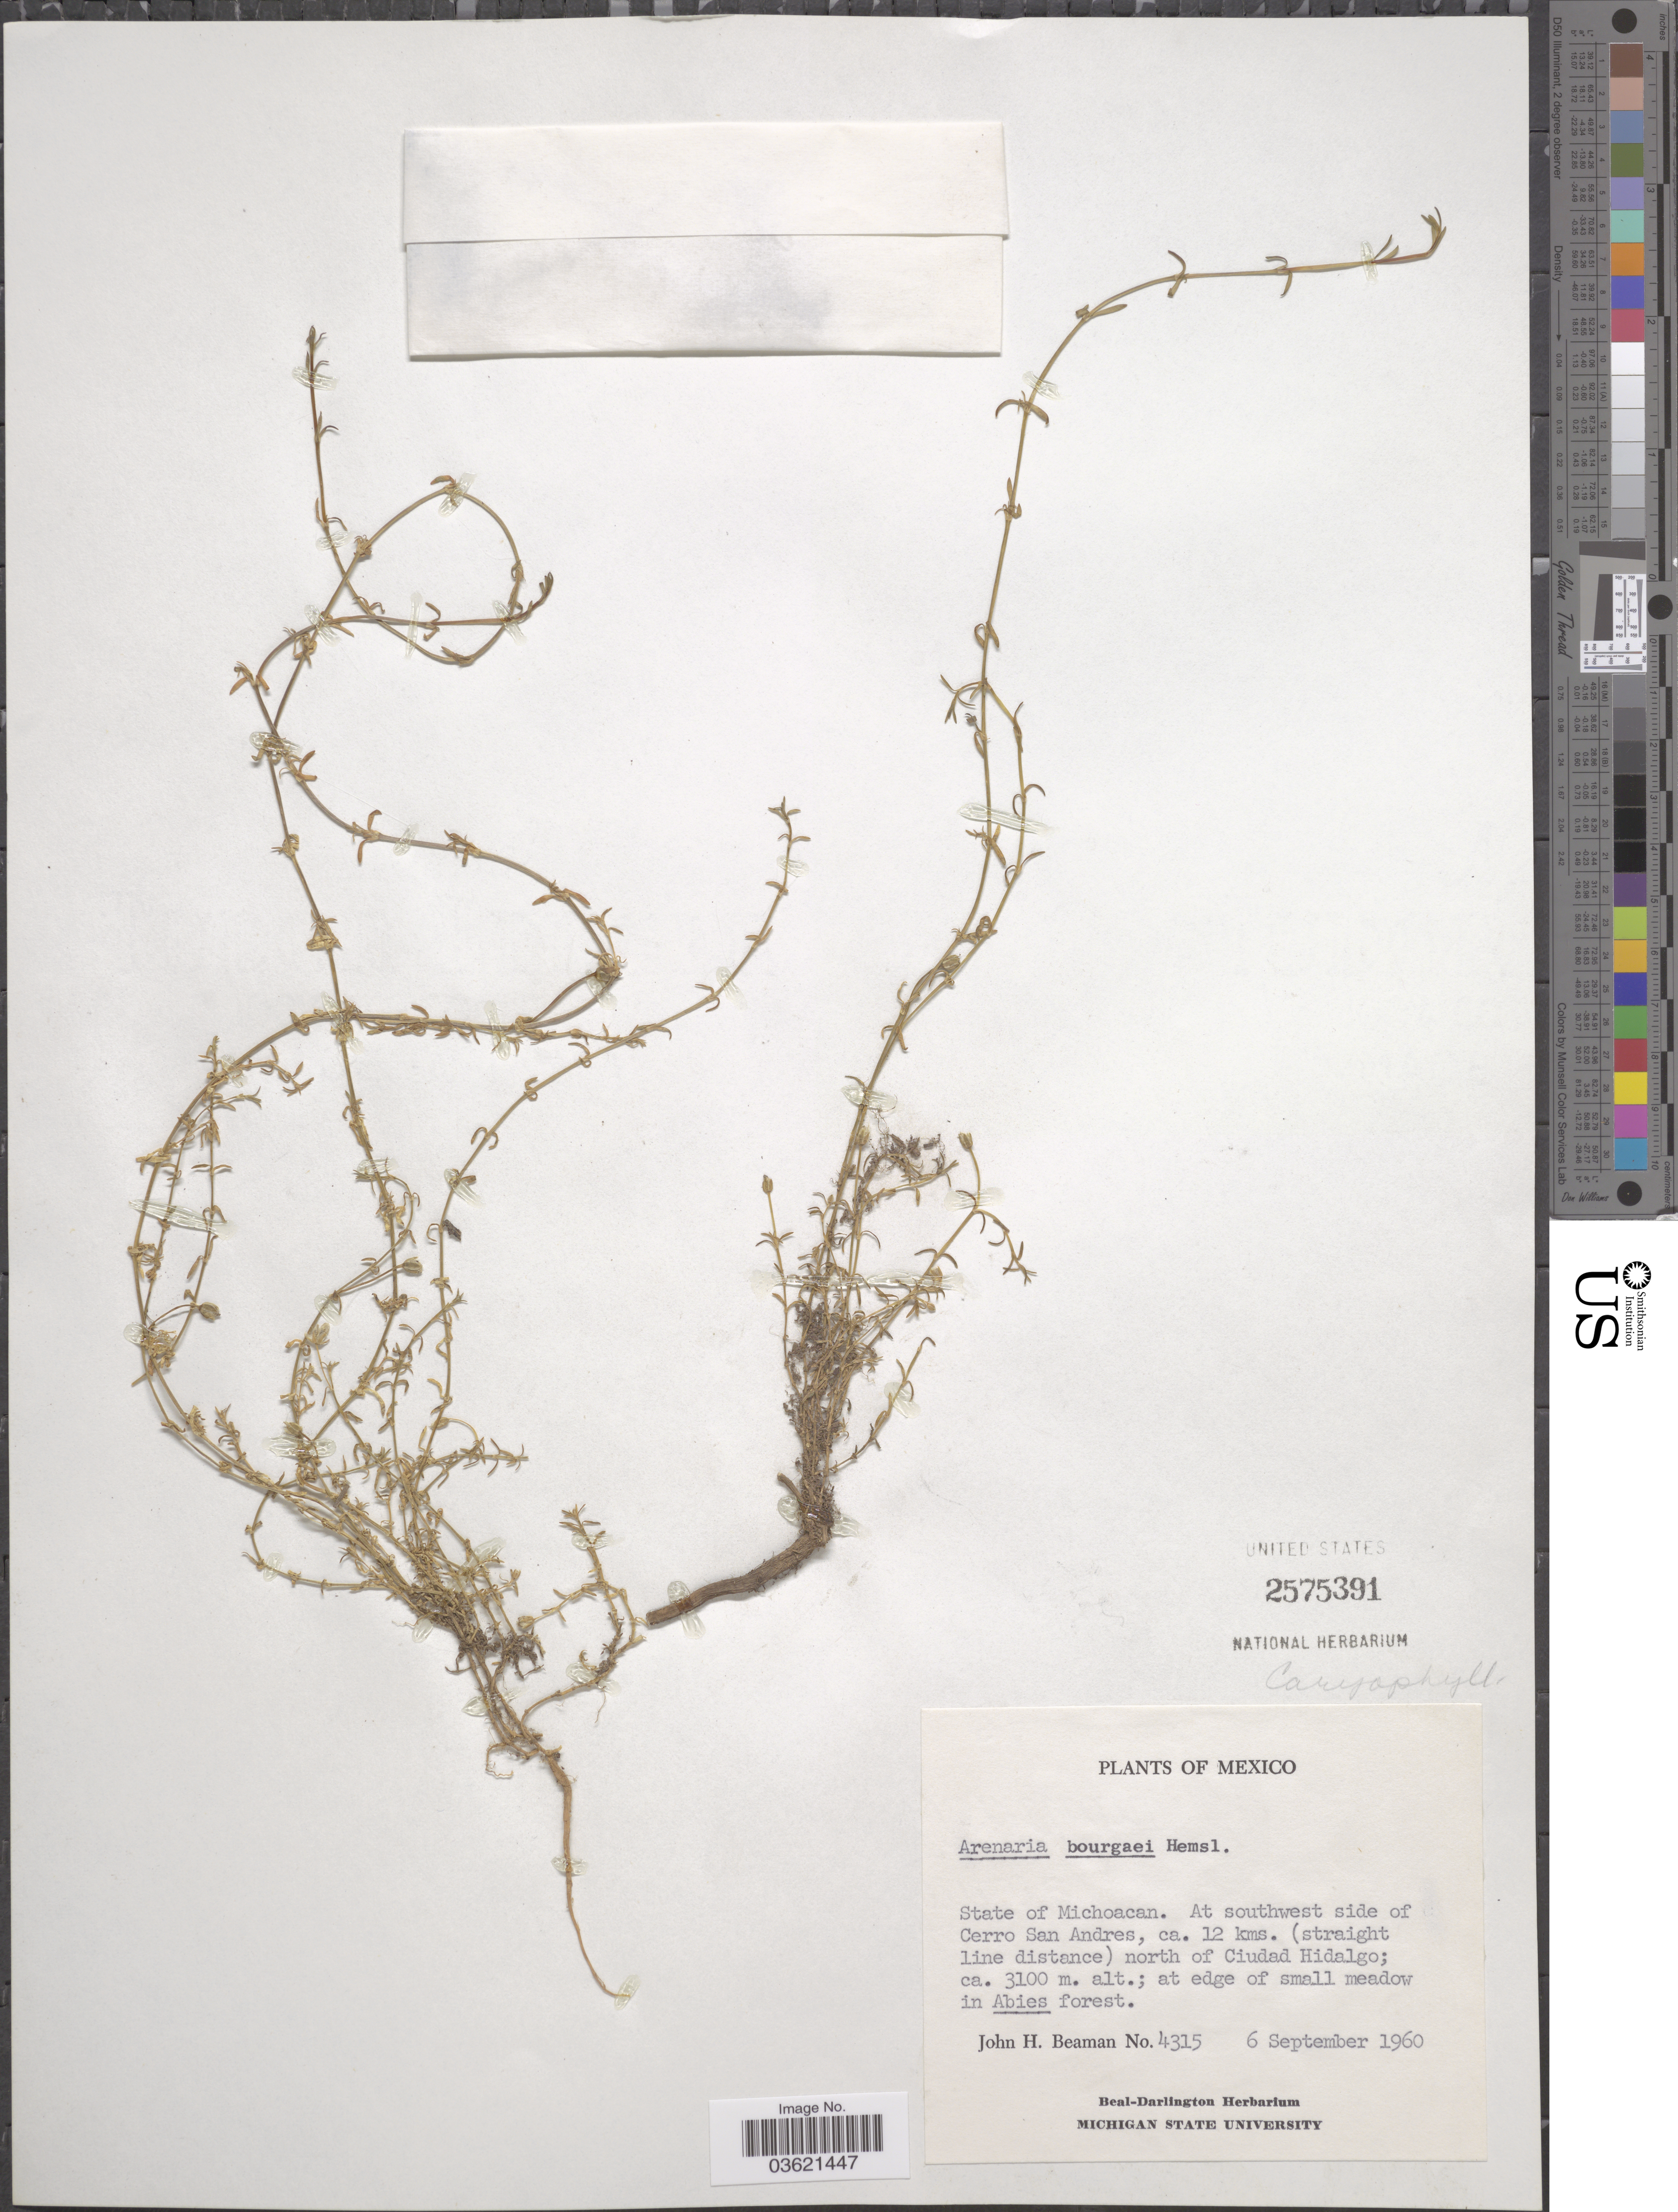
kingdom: Plantae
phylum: Tracheophyta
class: Magnoliopsida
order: Caryophyllales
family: Caryophyllaceae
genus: Arenaria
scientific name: Arenaria bourgaei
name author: Hemsl.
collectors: J. H. Beaman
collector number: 4315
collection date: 1960-09-06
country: Mexico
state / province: Michoacán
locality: At southwest side of Cerro San Andres, ca. 12 kms. (straight line distance) north of Ciudad Hidalgo.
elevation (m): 3100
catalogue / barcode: US 2575391